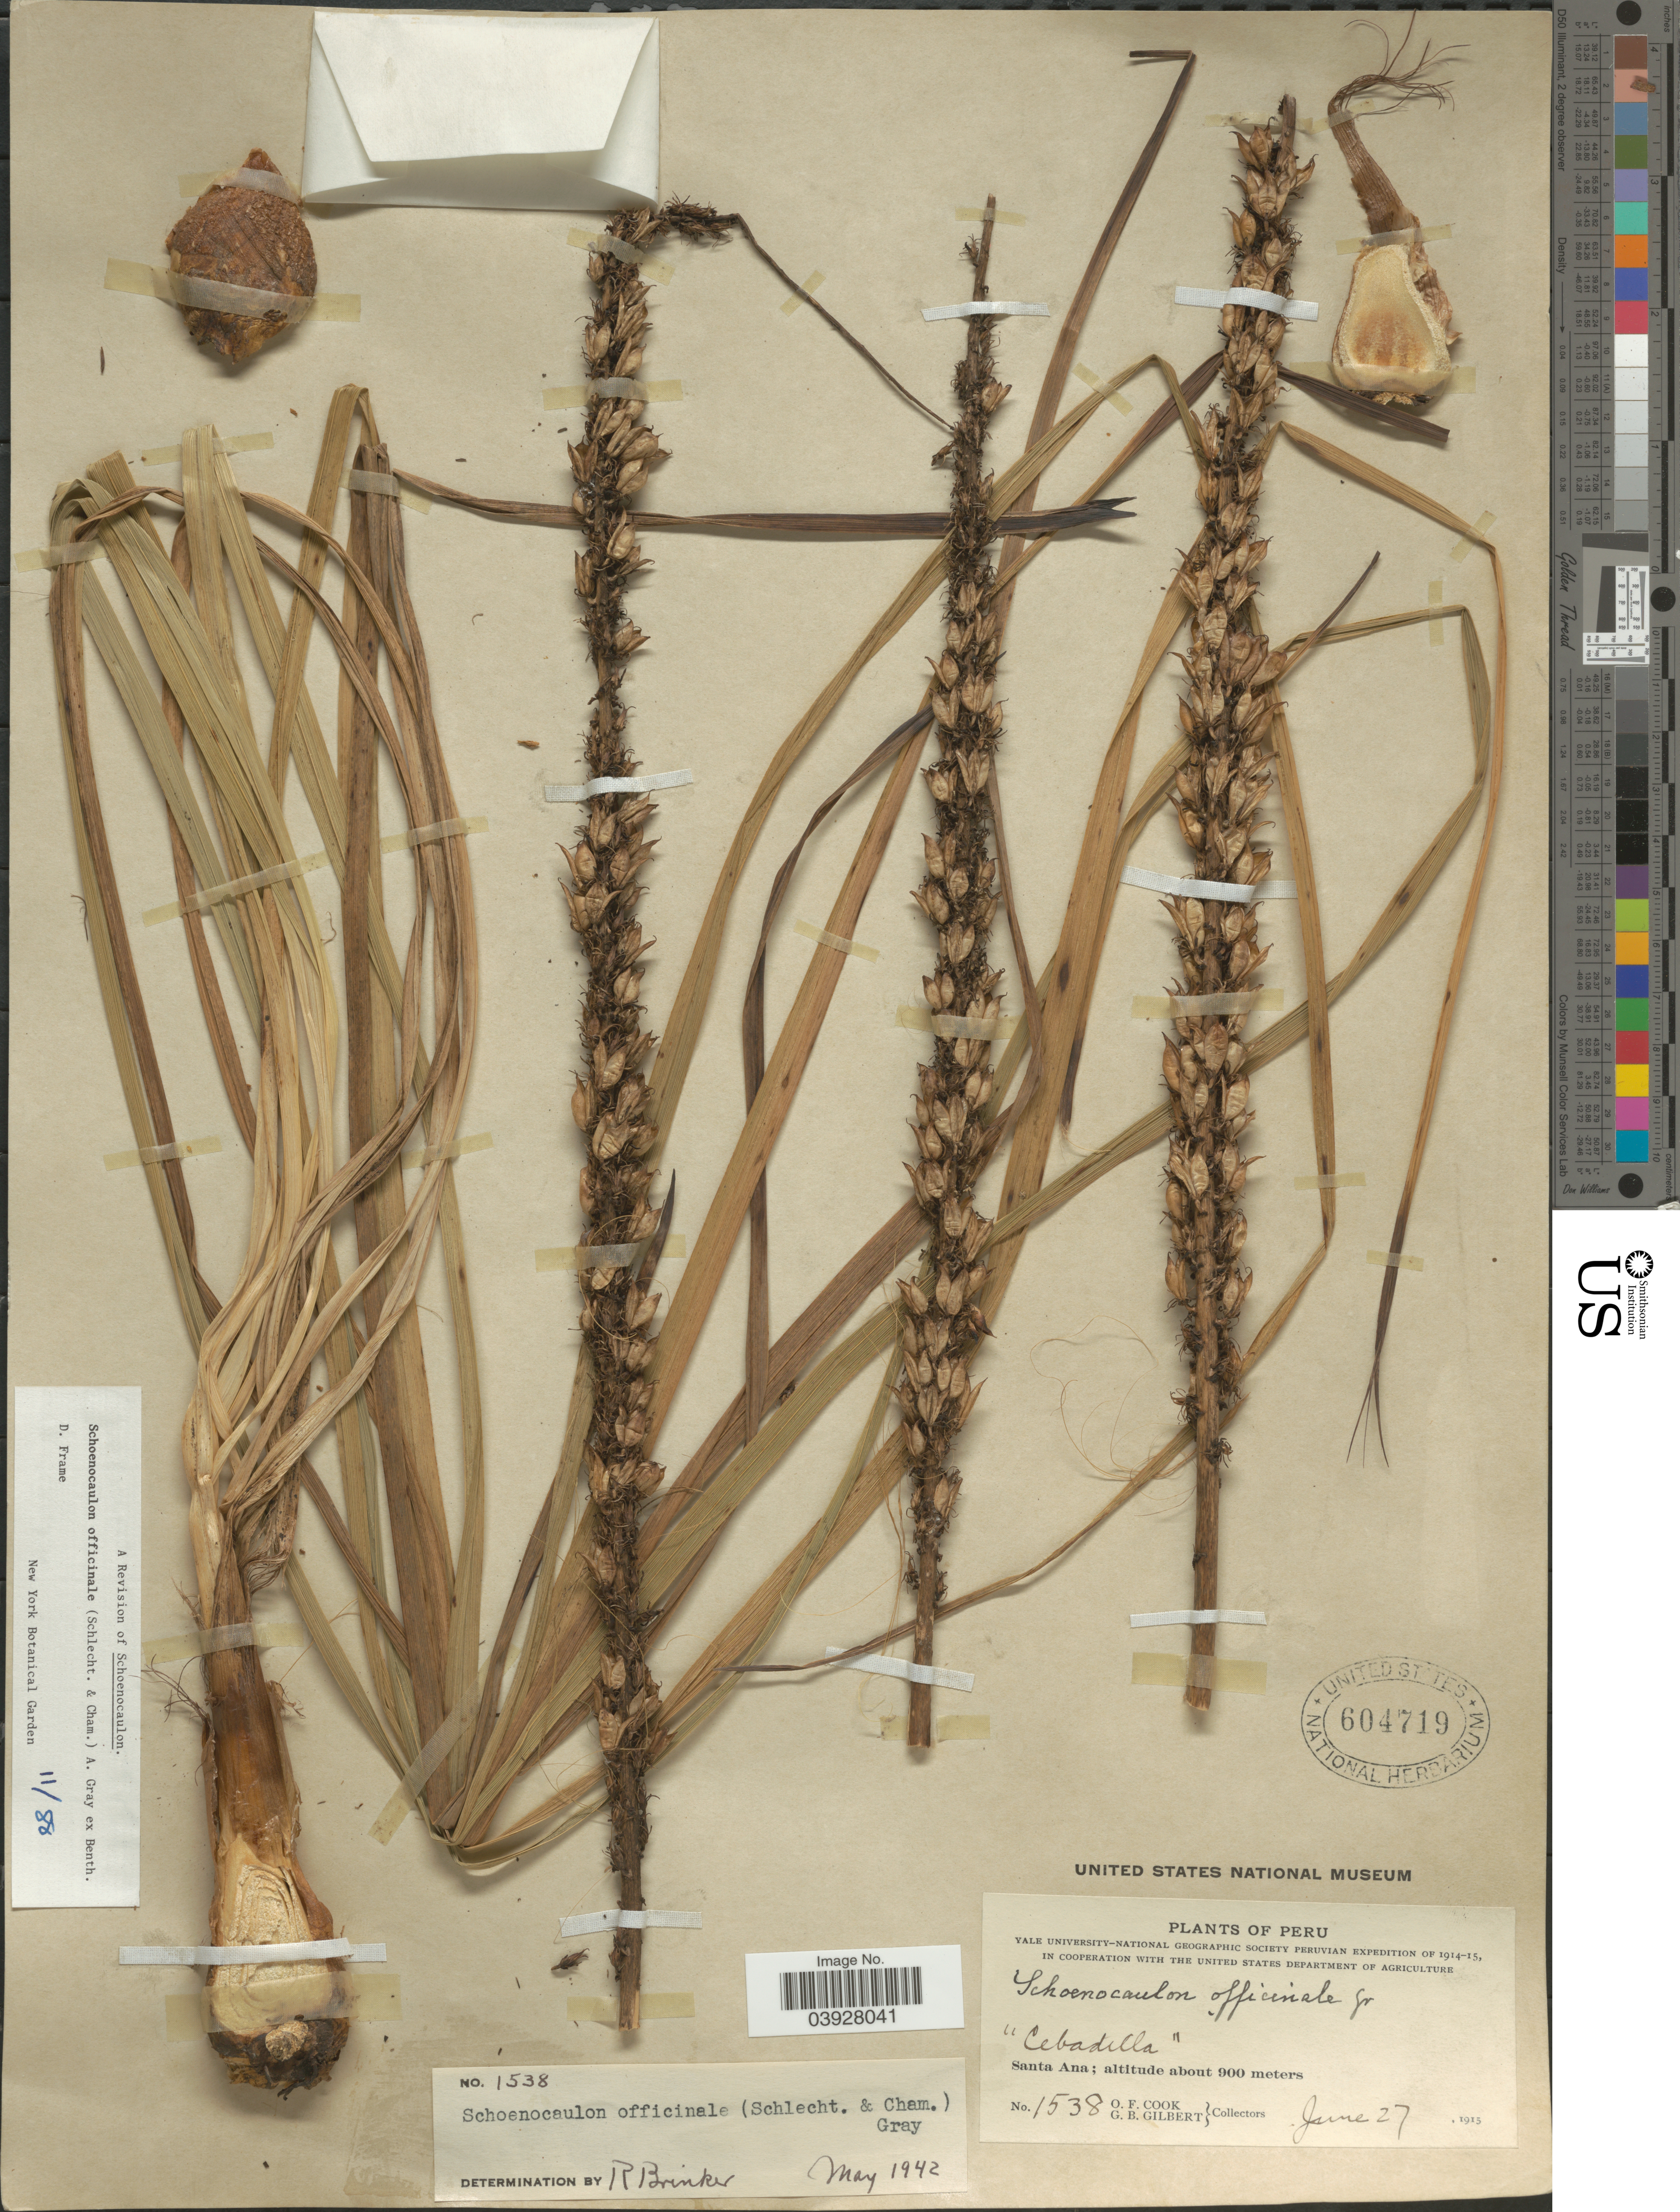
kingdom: Plantae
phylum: Tracheophyta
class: Liliopsida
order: Liliales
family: Melanthiaceae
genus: Schoenocaulon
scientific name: Schoenocaulon officinale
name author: (Schltdl.) A. Gray ex Benth.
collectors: O. F. Cook & G. B. Gilbert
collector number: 1538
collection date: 1915-06-27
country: Peru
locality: Santa Ana.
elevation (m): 900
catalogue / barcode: US 604719